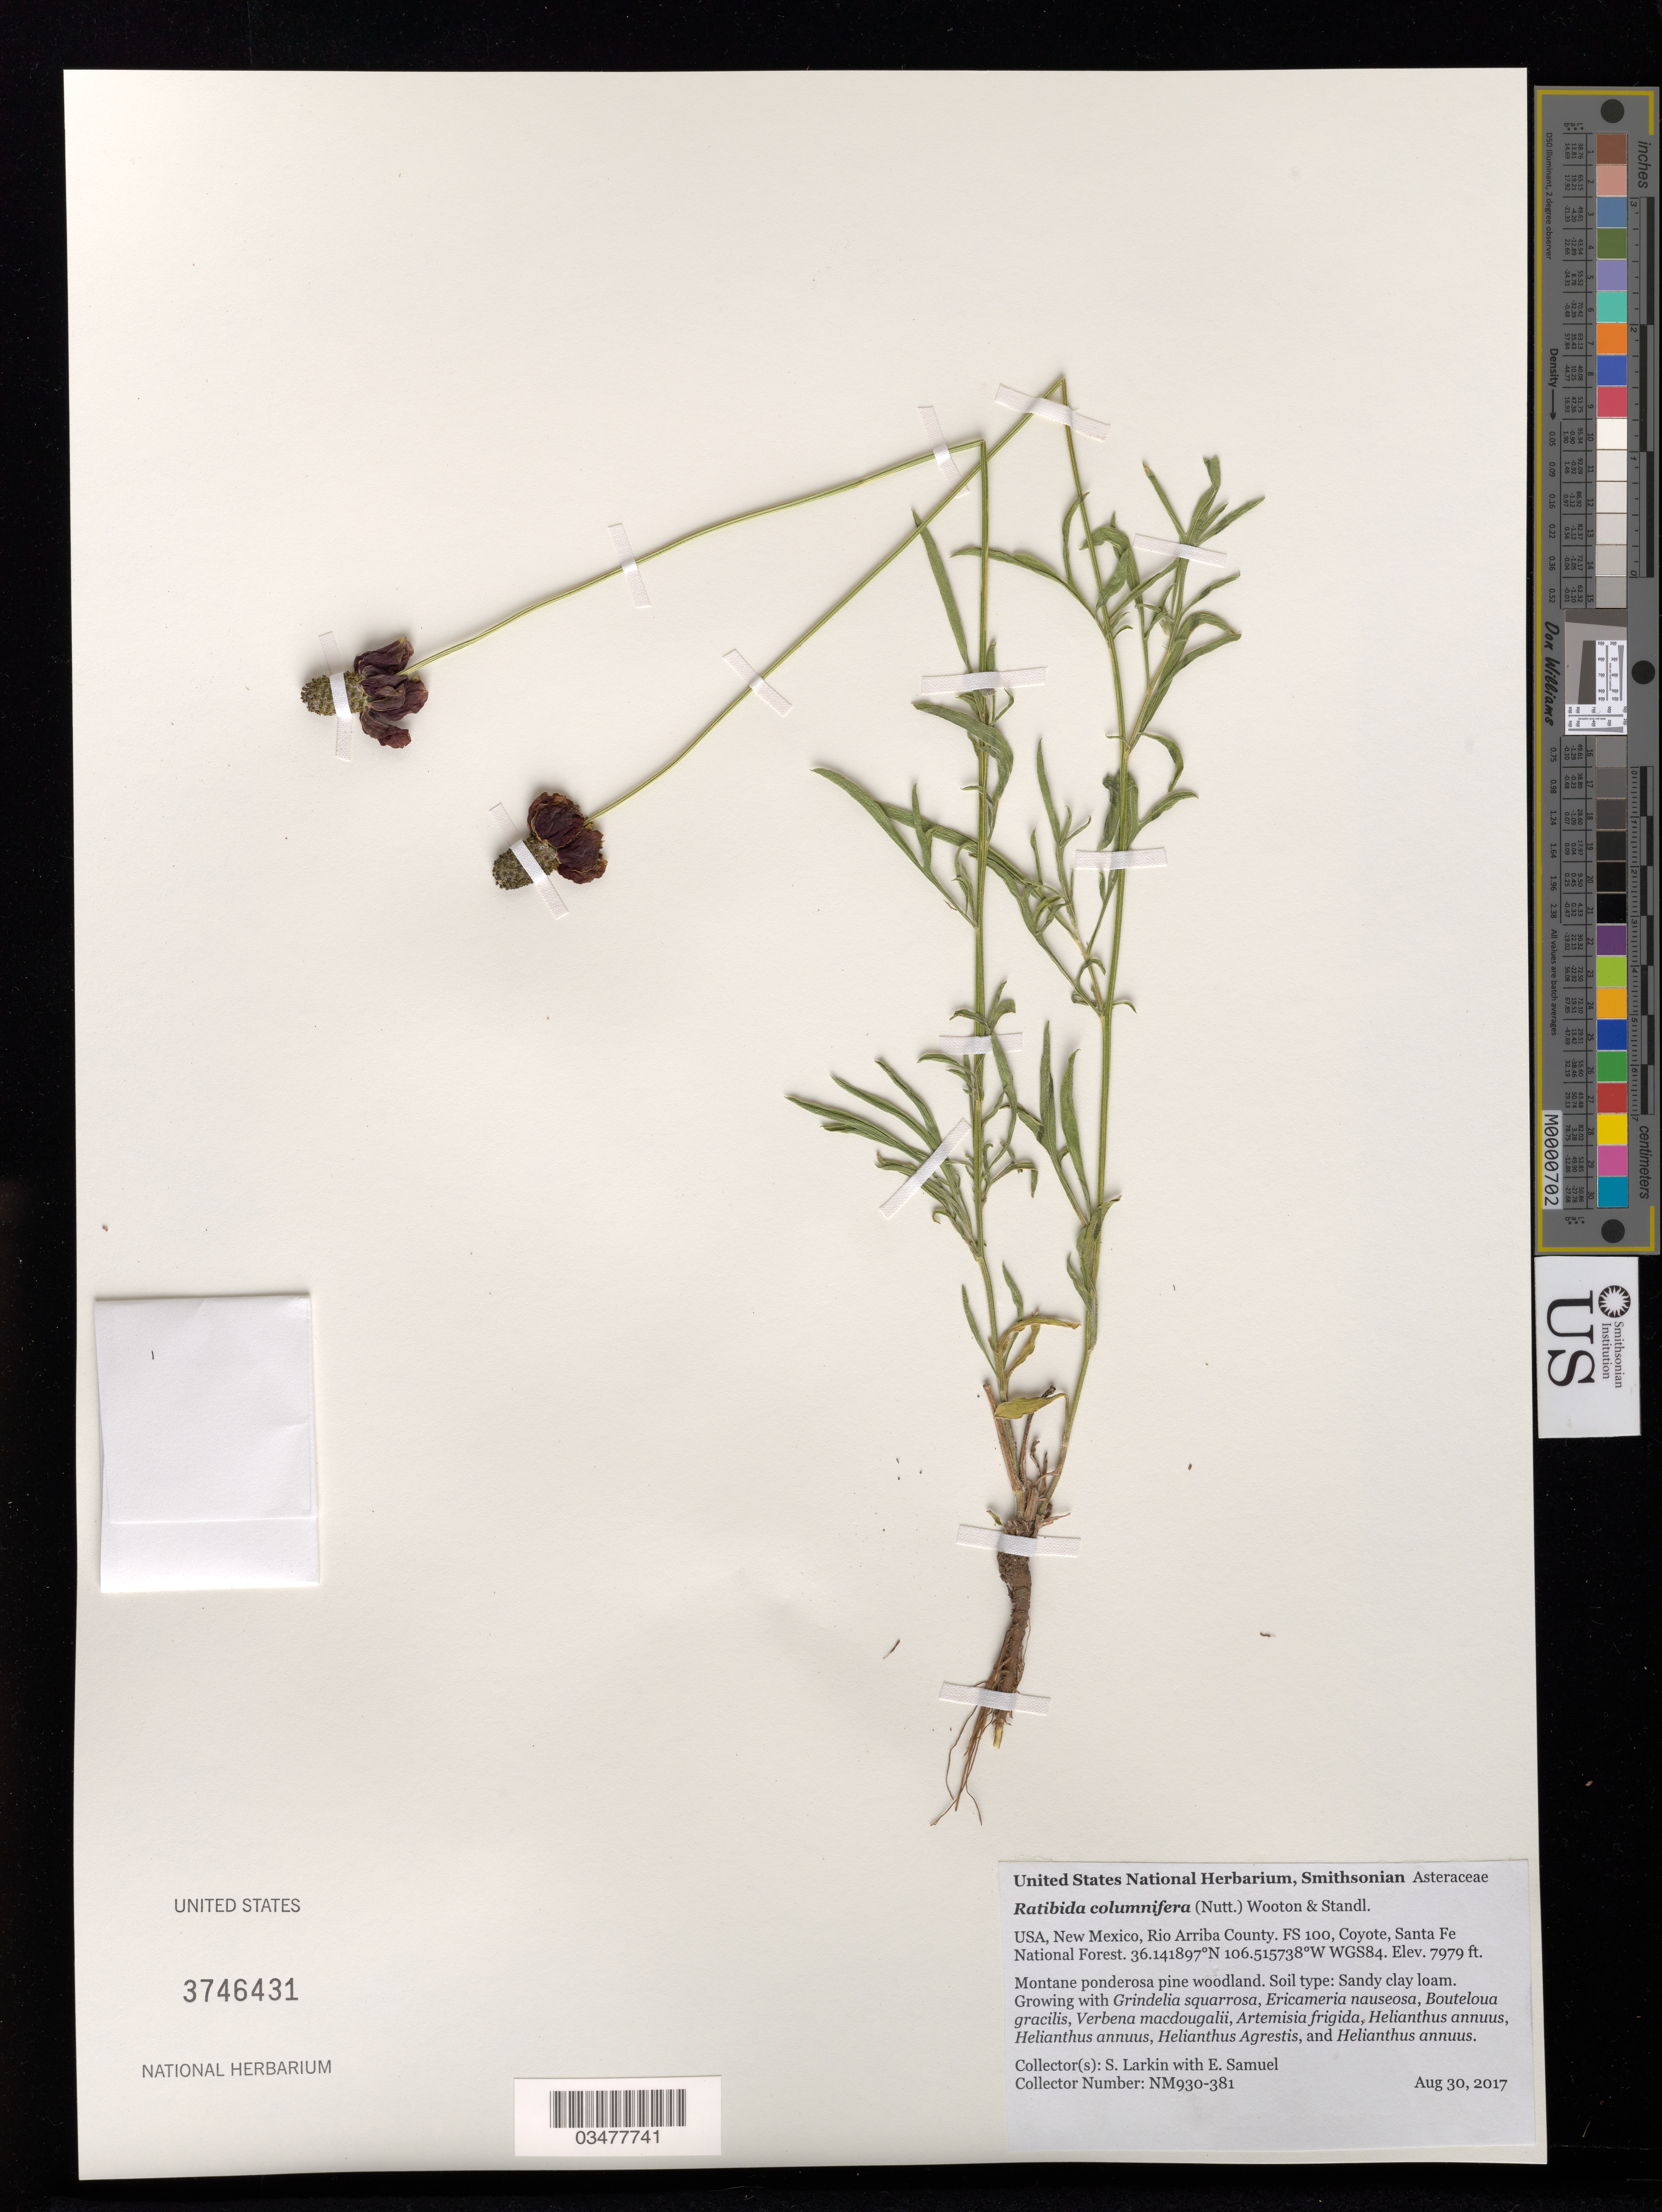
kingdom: Plantae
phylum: Tracheophyta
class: Magnoliopsida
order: Asterales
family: Asteraceae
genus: Ratibida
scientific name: Ratibida columnifera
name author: (Nutt.) Wooton & Standl.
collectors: S. Larkin & E. Samuel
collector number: NM930-381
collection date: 2017-08-30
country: United States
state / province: New Mexico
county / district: Rio Arriba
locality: Santa Fe National Forest, FS 100, Coyote.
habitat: Sandy clay loam. Montane ponderosa pine woodland. With Bouteloua gracilis, Artemisia frigida, Helianthus annuus, etc.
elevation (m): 2432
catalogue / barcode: US 3746431